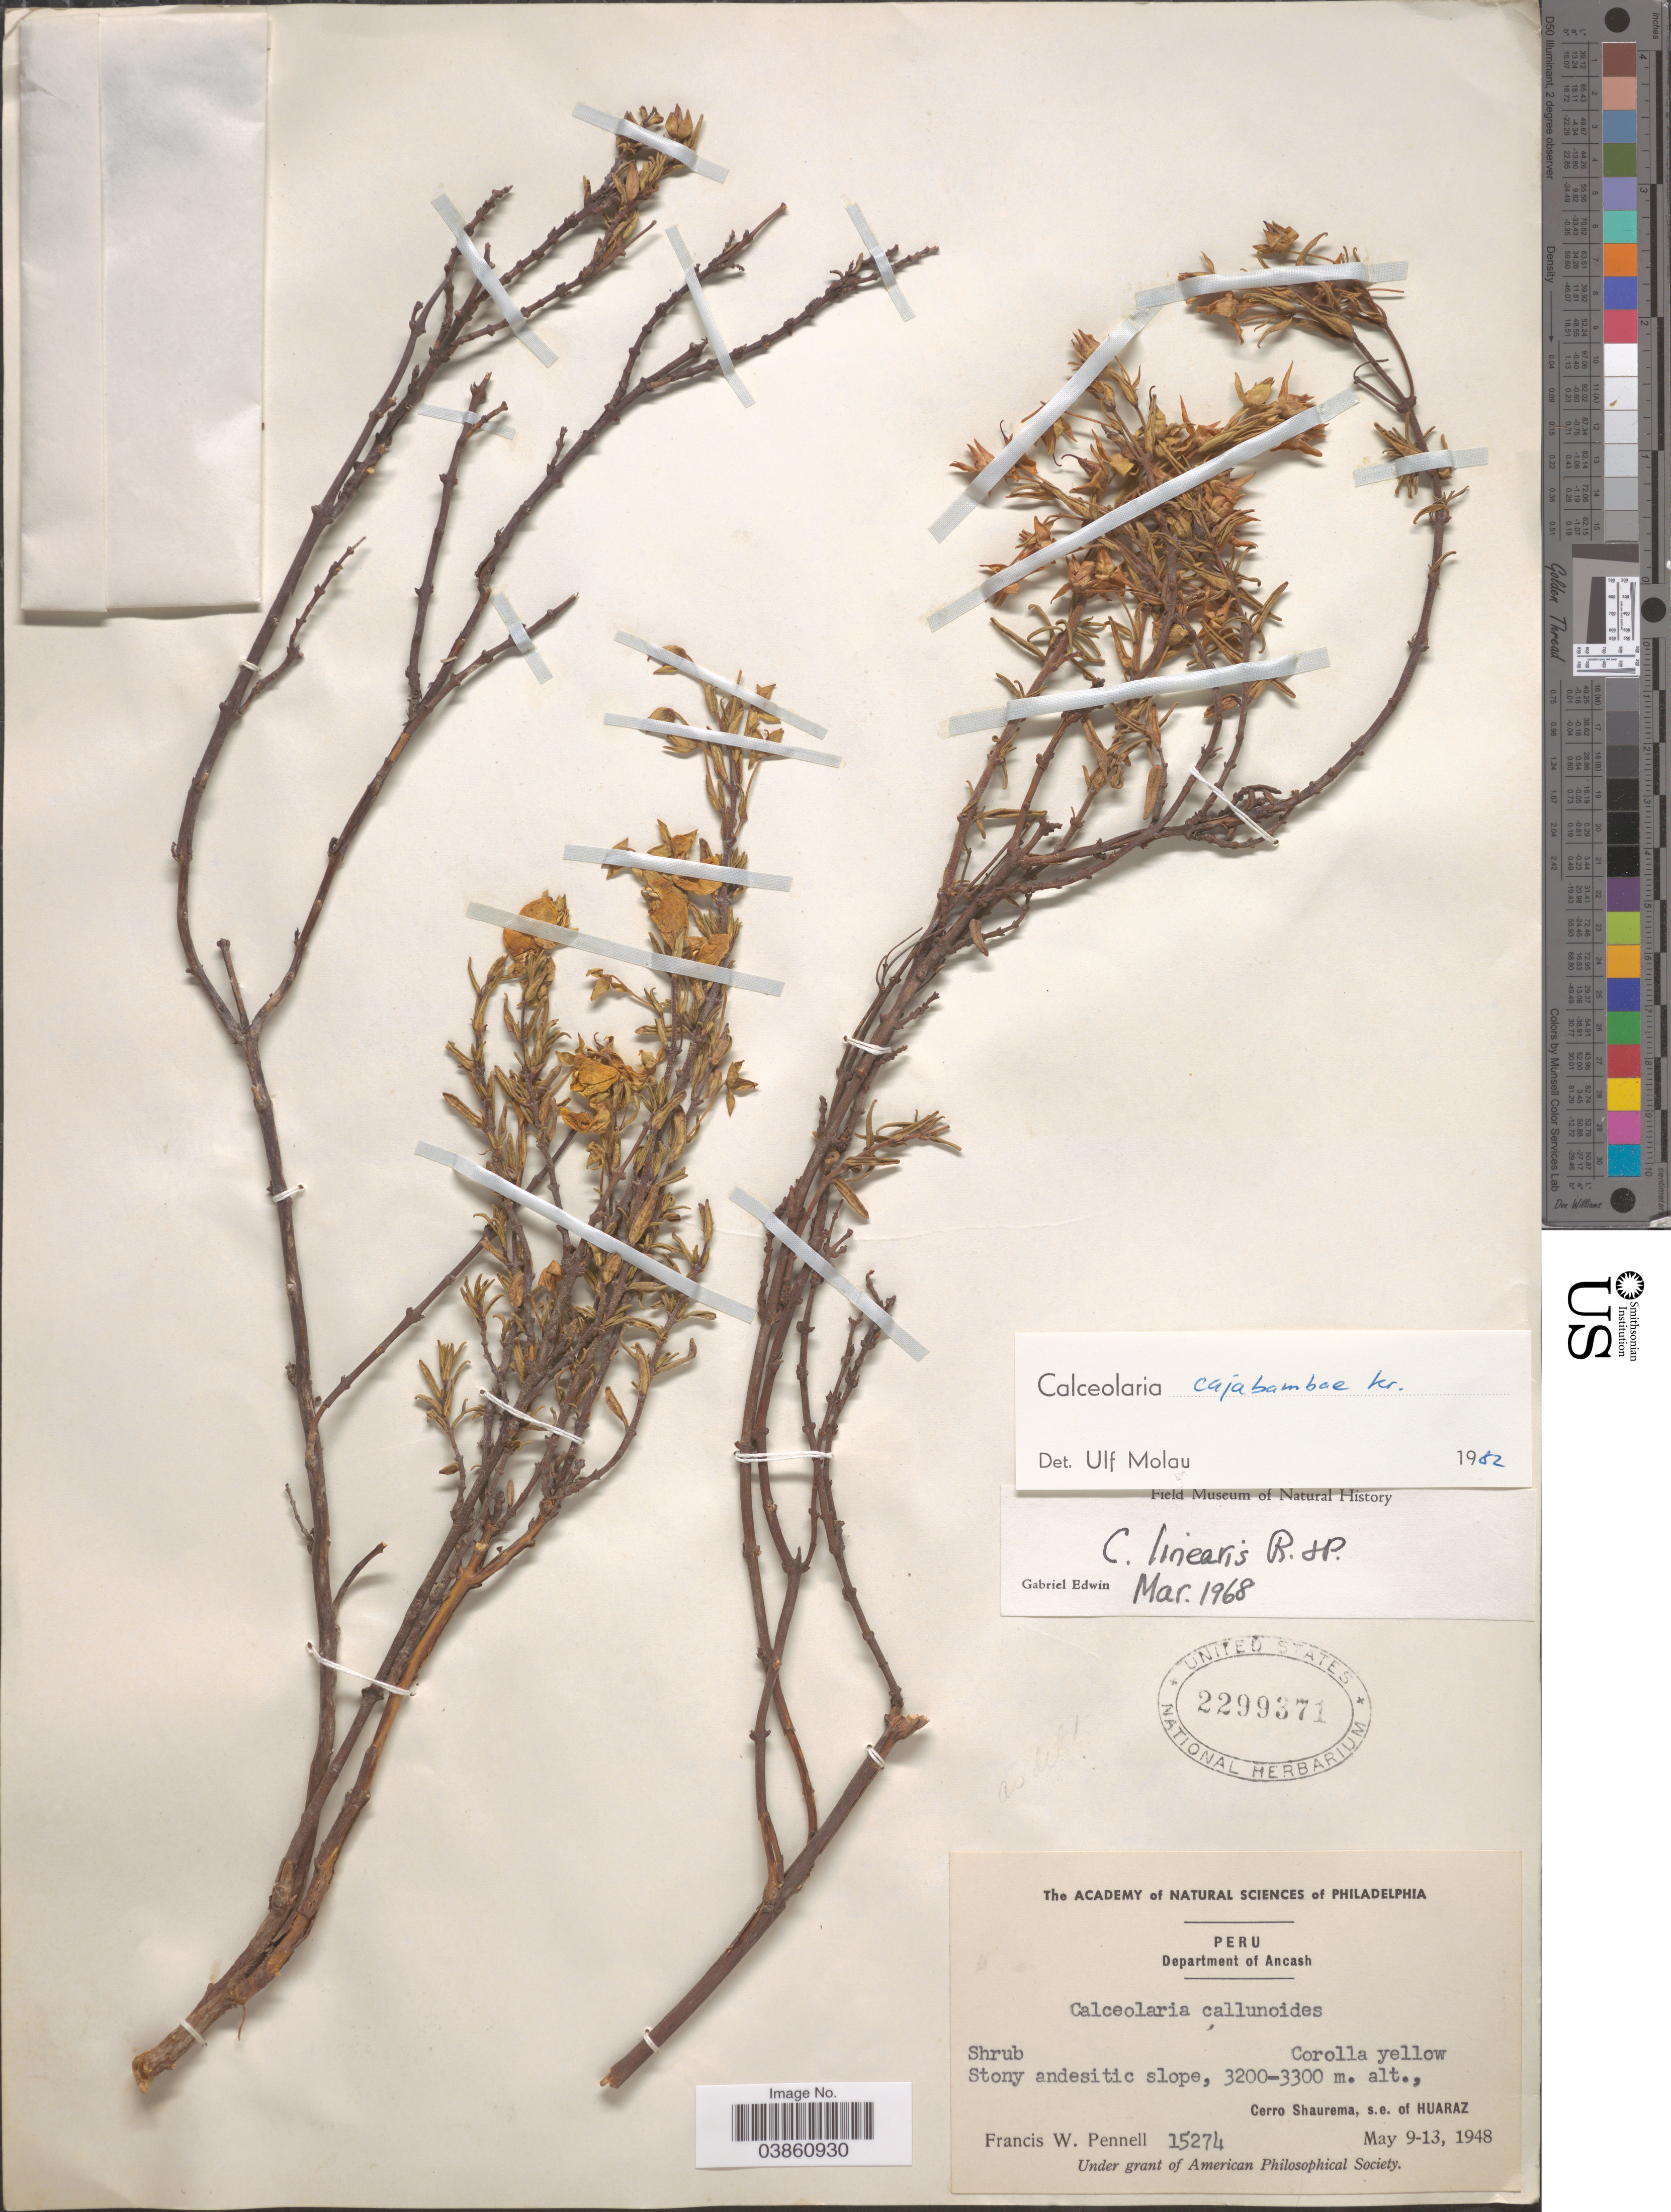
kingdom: Plantae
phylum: Tracheophyta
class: Magnoliopsida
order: Lamiales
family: Calceolariaceae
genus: Calceolaria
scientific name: Calceolaria cajabambae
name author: Kraenzl.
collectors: F. W. Pennell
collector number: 15274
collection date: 1948-05-09/1948-05-13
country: Peru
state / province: Ancash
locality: Department of Ancash. Cerro Shaurema, s.e. of Huaraz.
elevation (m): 3200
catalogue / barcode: US 2299371